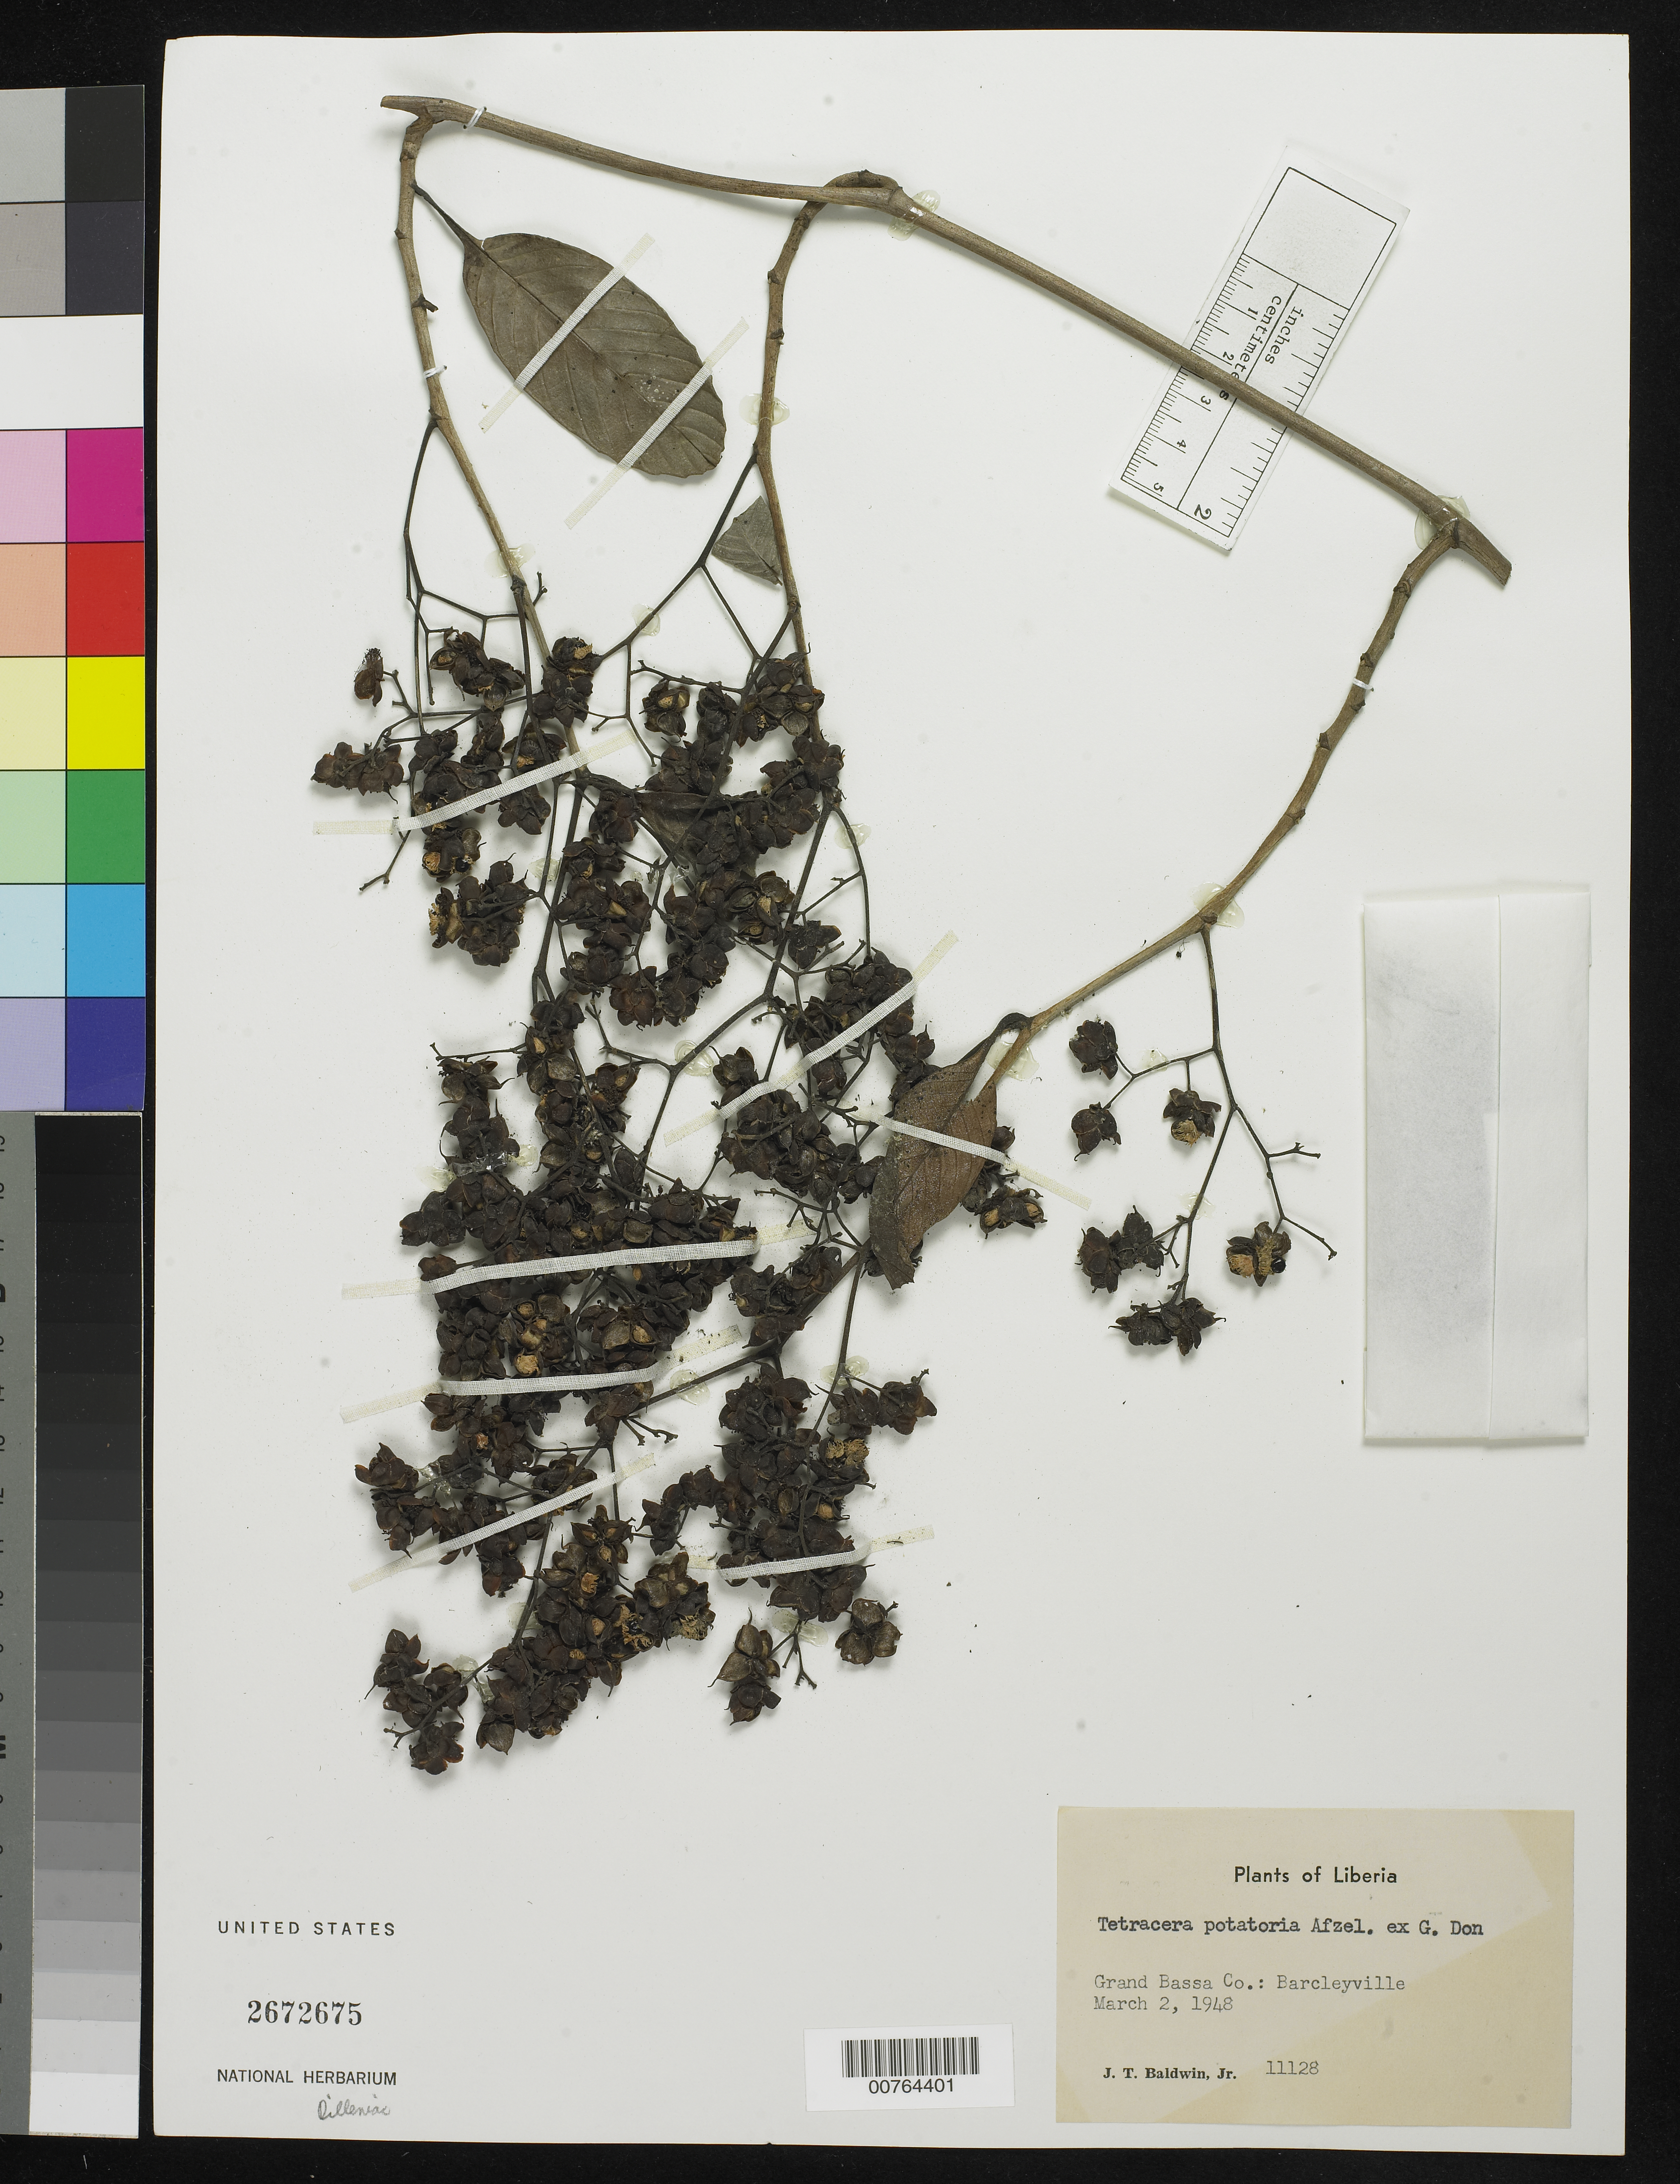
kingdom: Plantae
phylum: Tracheophyta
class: Magnoliopsida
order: Dilleniales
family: Dilleniaceae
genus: Tetracera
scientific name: Tetracera potatoria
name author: Afzel. ex G. Don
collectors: J. T. Baldwin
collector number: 11128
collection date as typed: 02 Mar 1948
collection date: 1948-03-02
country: Liberia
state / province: Grand Bassa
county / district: Barcleyville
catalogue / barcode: US 2672675